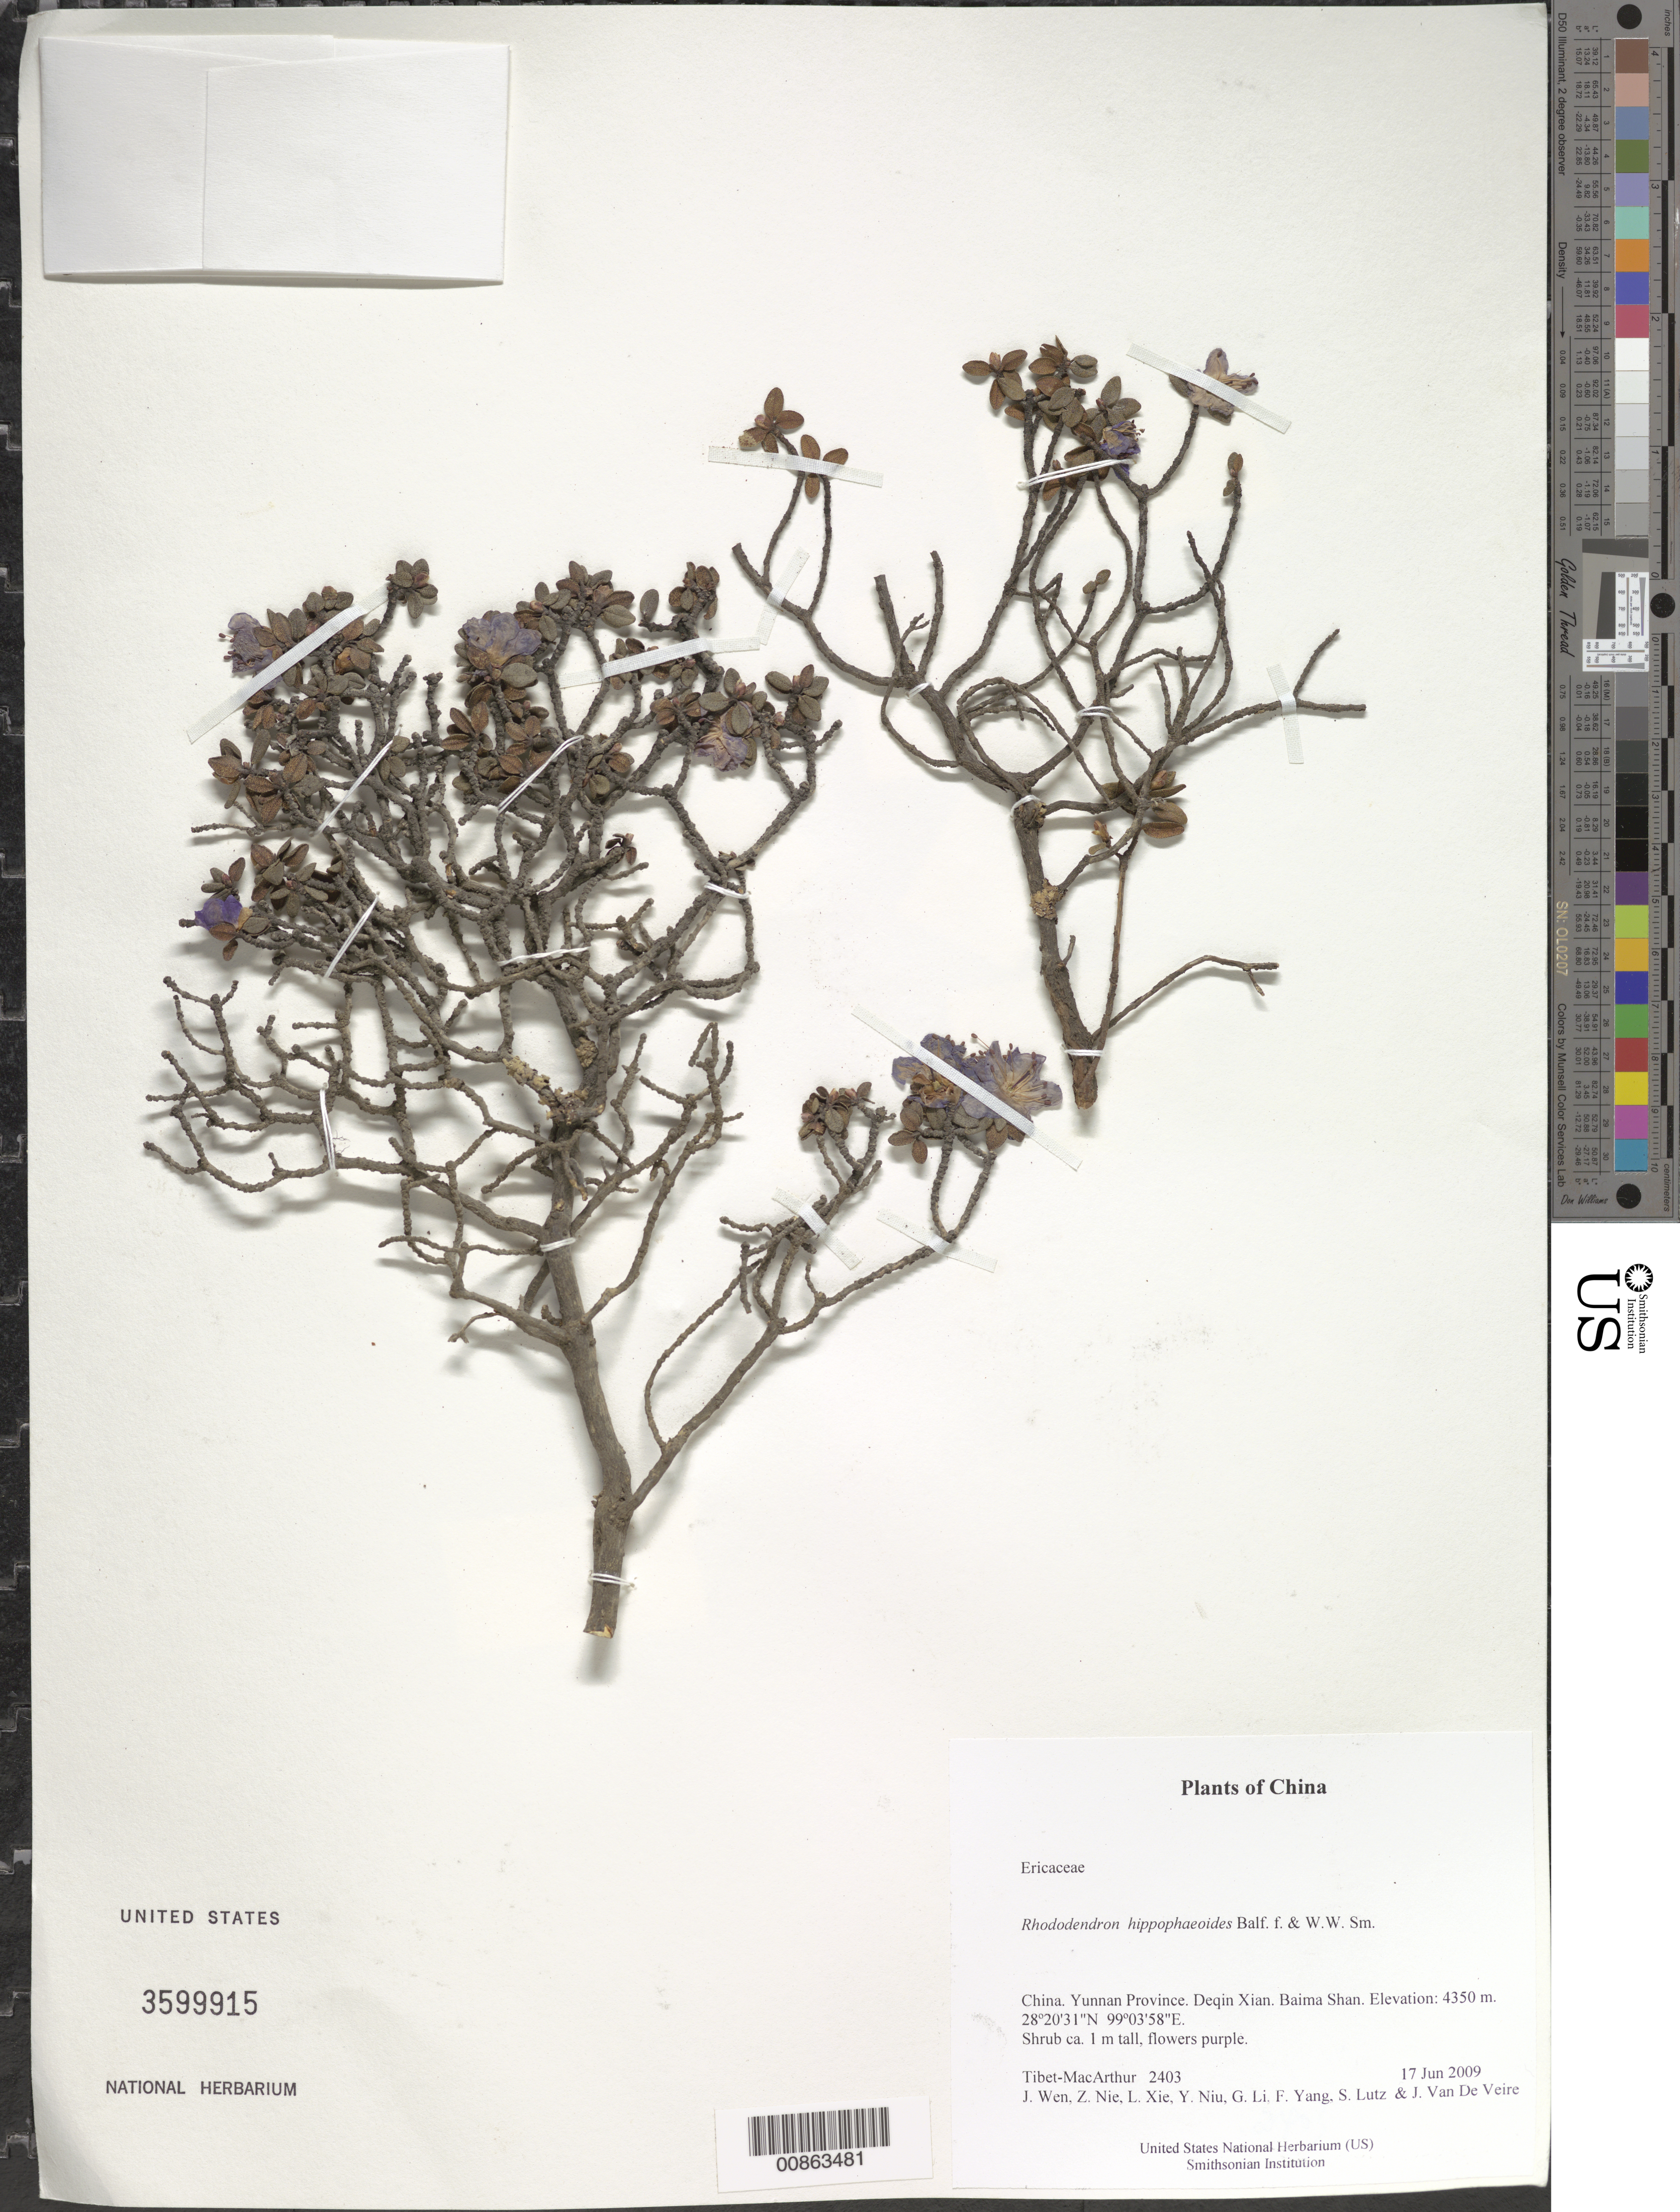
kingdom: Plantae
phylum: Tracheophyta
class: Magnoliopsida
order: Ericales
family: Ericaceae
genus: Rhododendron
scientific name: Rhododendron hippophaeoides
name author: Balf. f. & W.W. Sm.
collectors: Tibet-MacArthur, J. Wen, Z. Nie, L. Xie, Y. Niu, G. Li, F. Yang, S. Lutz & J. Van De Veire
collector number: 2403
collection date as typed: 17 Jun 2009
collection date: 2009-06-17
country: China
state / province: Yunnan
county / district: Deqin Xian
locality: Baima Shan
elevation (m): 4350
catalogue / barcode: US 3599915